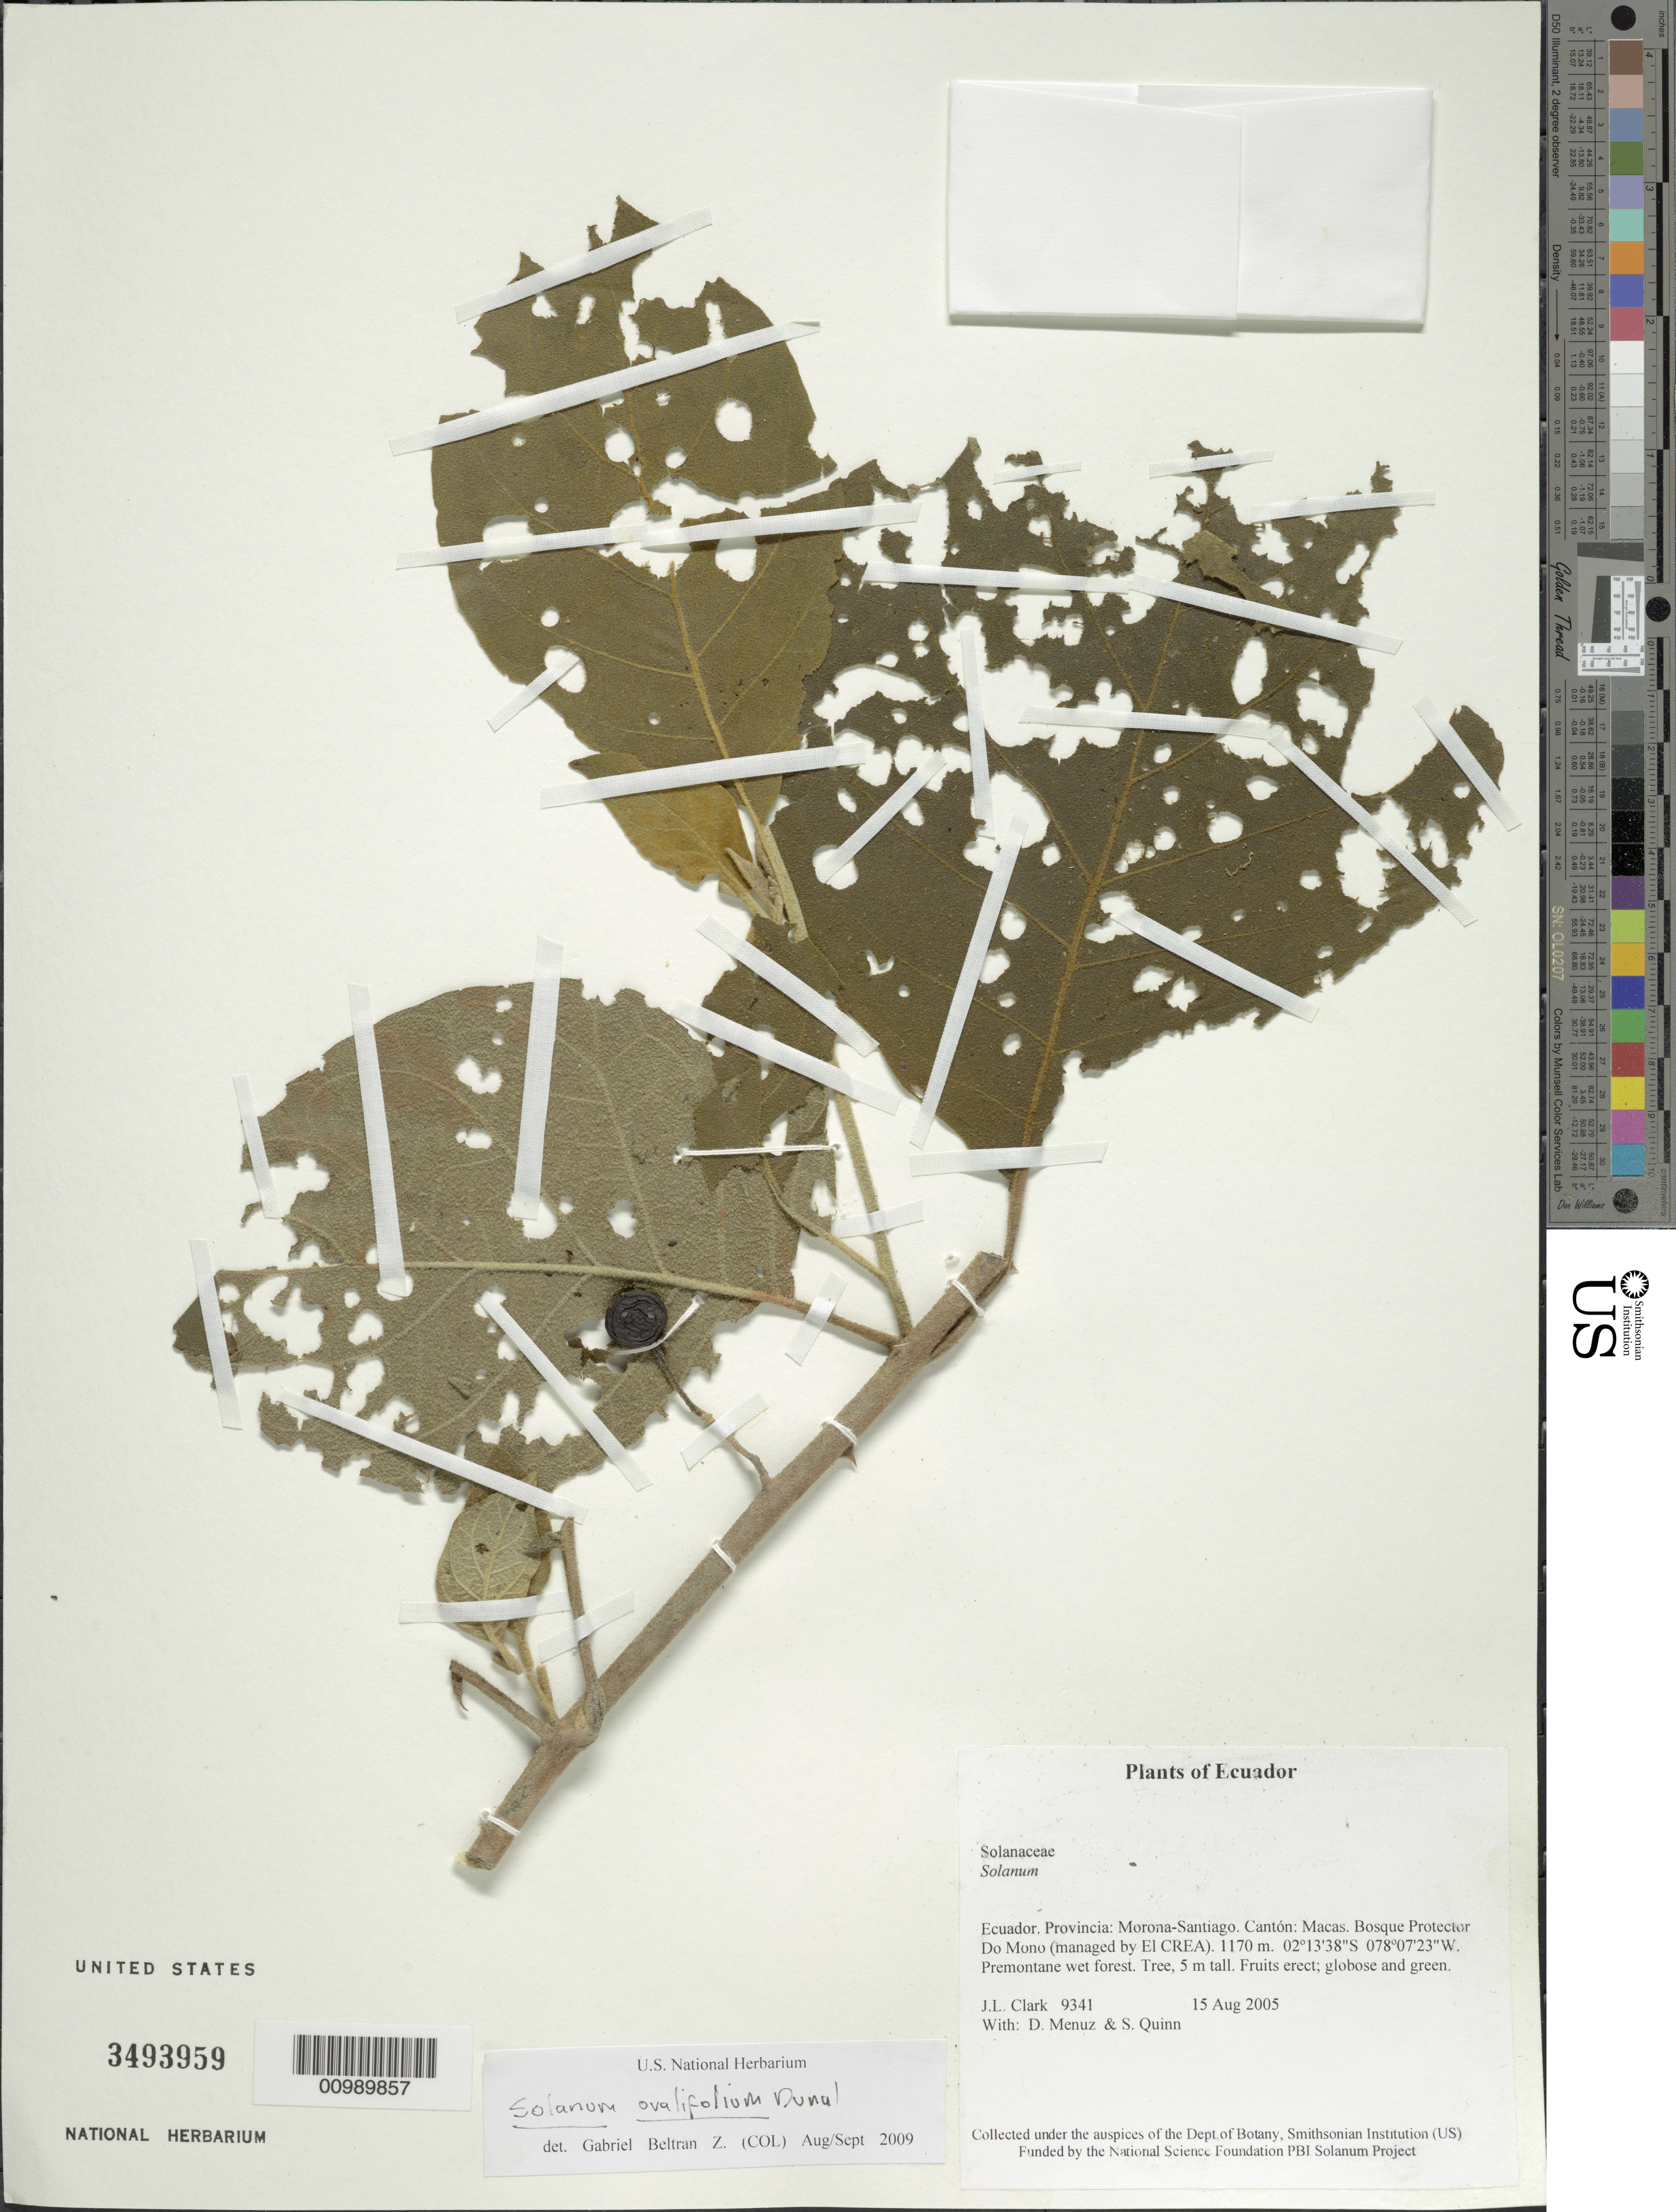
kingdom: Plantae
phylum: Tracheophyta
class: Magnoliopsida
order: Solanales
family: Solanaceae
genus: Solanum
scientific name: Solanum ovalifolium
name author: Dunal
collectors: J. L. Clark, D. Menuz & S. Quinn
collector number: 9341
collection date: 2005-08-15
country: Ecuador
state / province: Morona-Santiago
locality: Provincia: Morona-Santiago. Cantón: Macas. Bosque Protector Do Mono (managed by El Crea).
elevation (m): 1170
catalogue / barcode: US 3493959